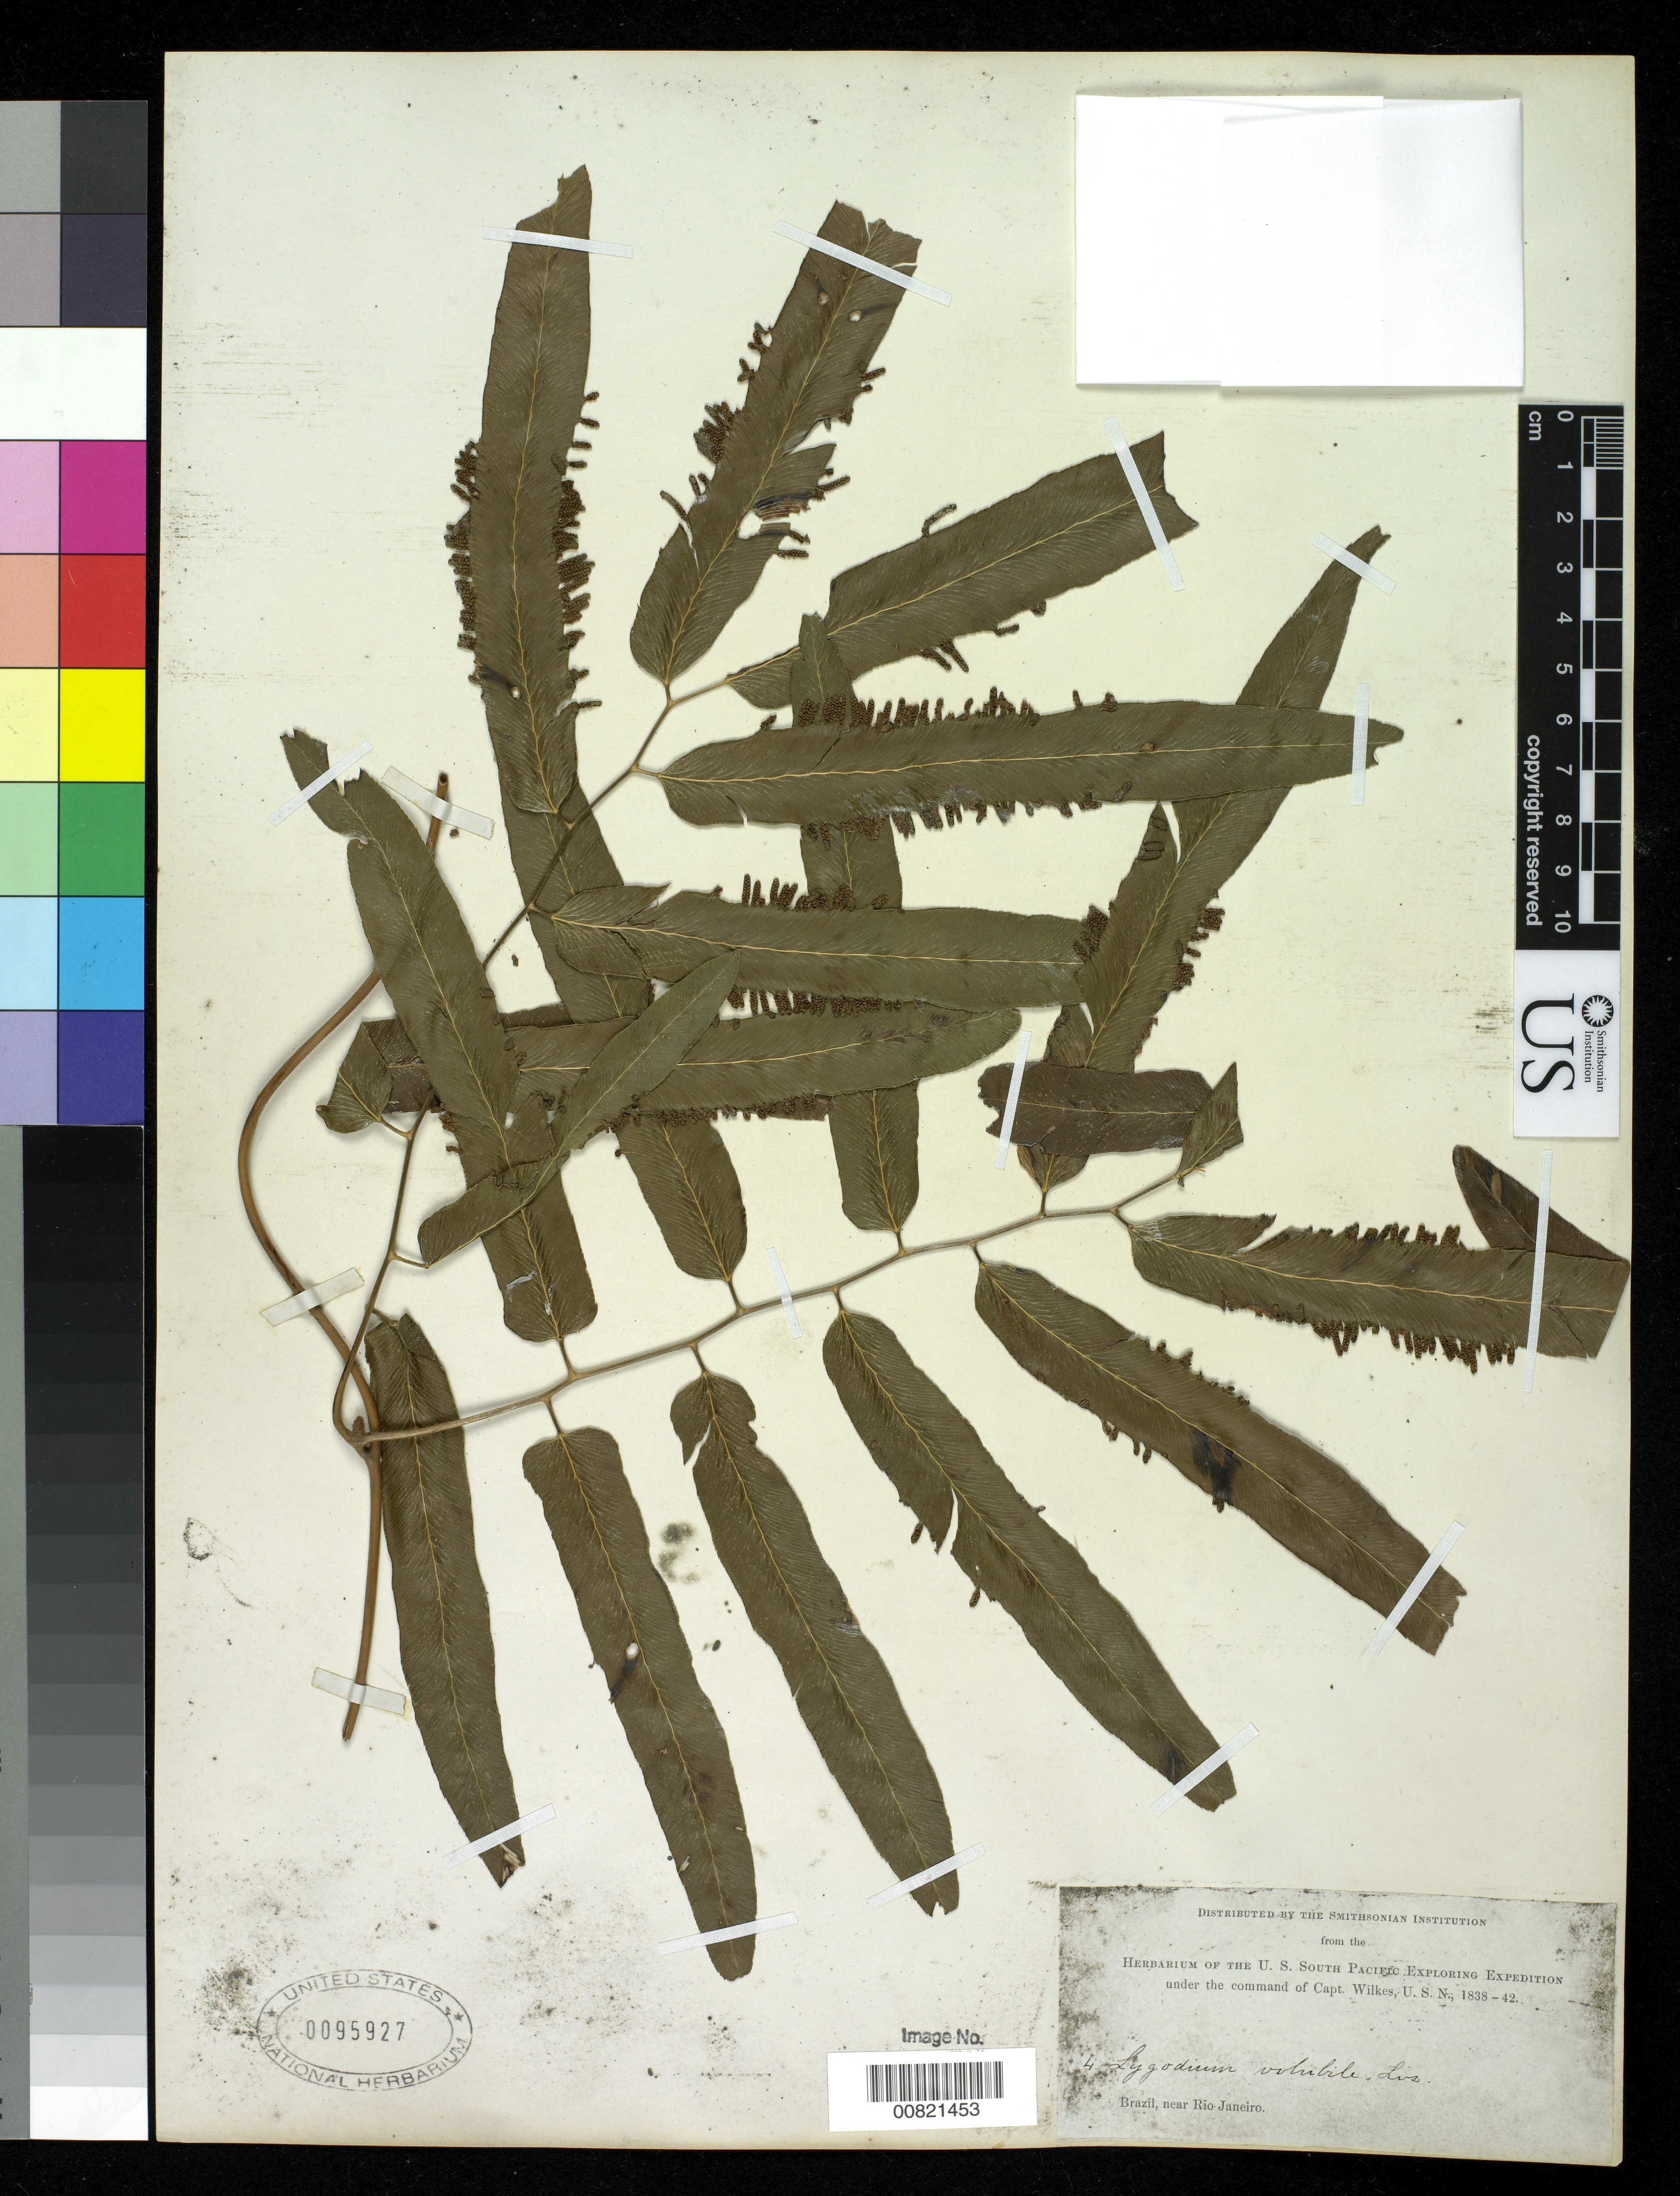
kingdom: Plantae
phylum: Tracheophyta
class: Polypodiopsida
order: Schizaeales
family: Lygodiaceae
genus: Lygodium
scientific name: Lygodium volubile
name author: Sw.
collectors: Wilkes Explor. Exped.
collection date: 1838/1842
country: Brazil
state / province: Rio de Janeiro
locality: Brazil, near Rio Janeiro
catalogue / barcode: US 95927